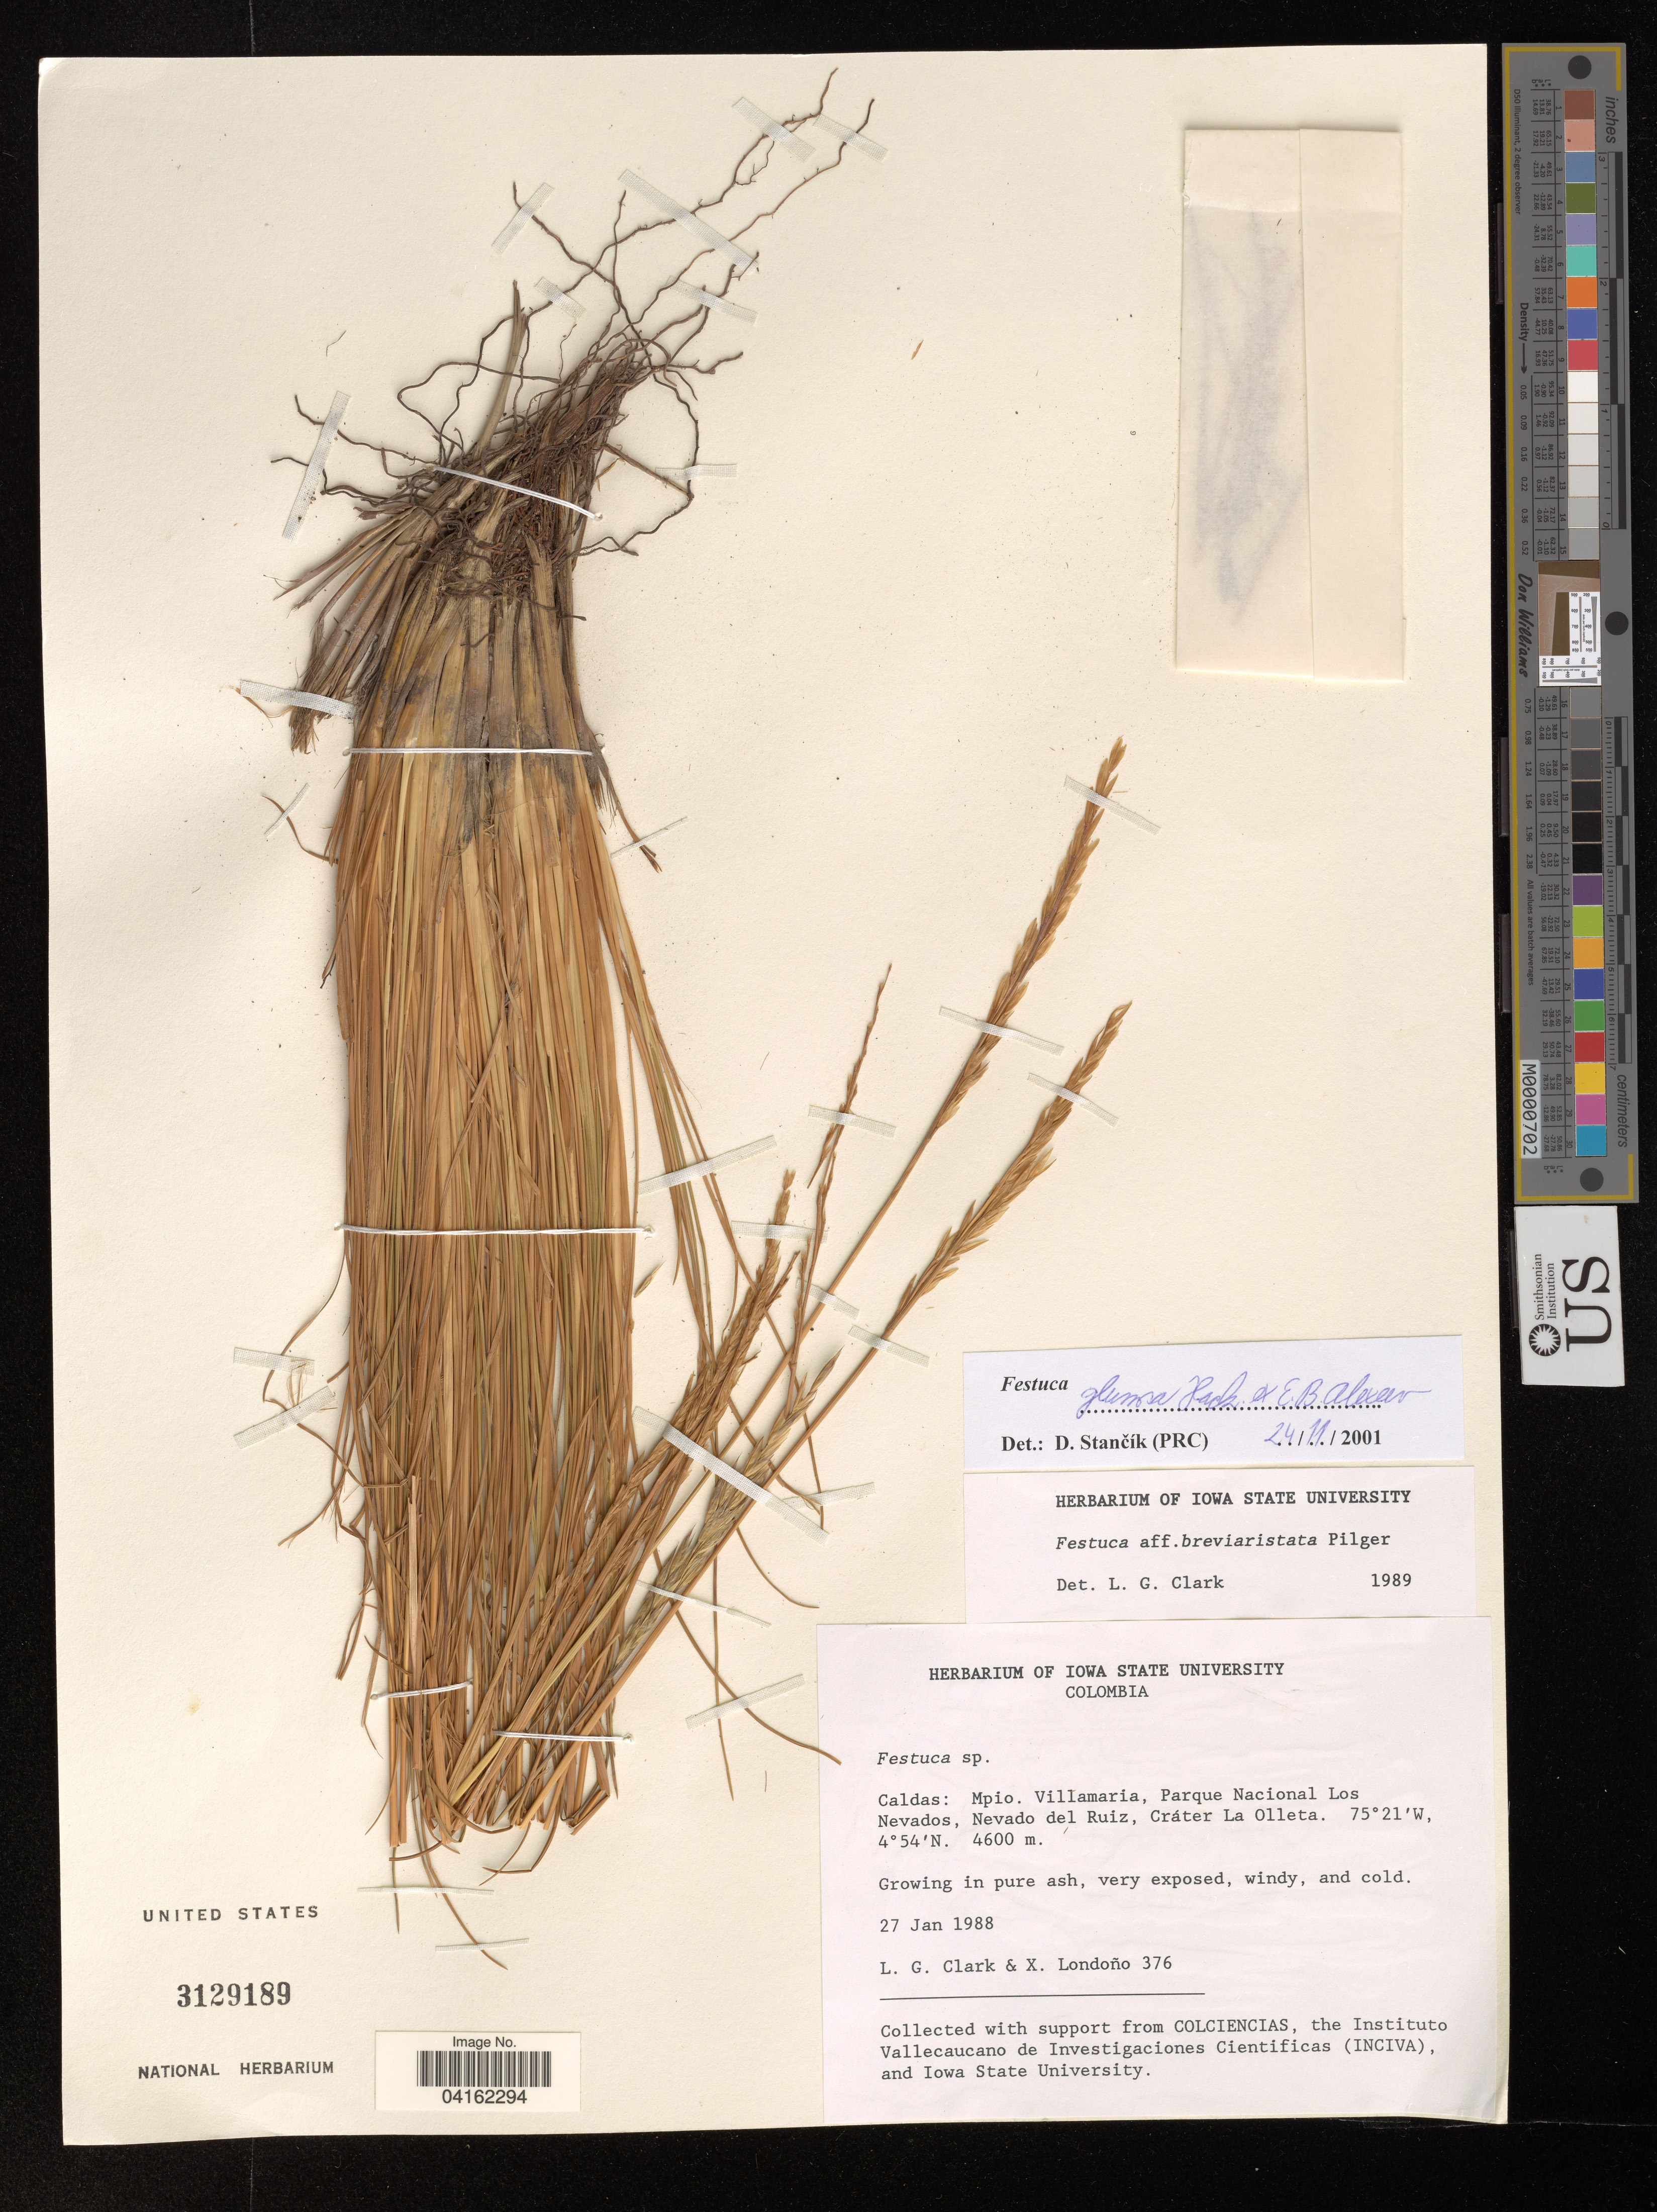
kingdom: Plantae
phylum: Tracheophyta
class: Liliopsida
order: Poales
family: Poaceae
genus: Festuca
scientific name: Festuca glumosa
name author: Hack. ex E.B. Alexeev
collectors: L. G. Clark & X. Londoño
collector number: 376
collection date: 1988-01-27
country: Colombia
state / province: Caldas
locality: Mpio. Villamaria, Parque Nacional Los Nevados, Nevado del Ruiz, Cráter La Olleta.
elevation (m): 4600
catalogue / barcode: US 3129189